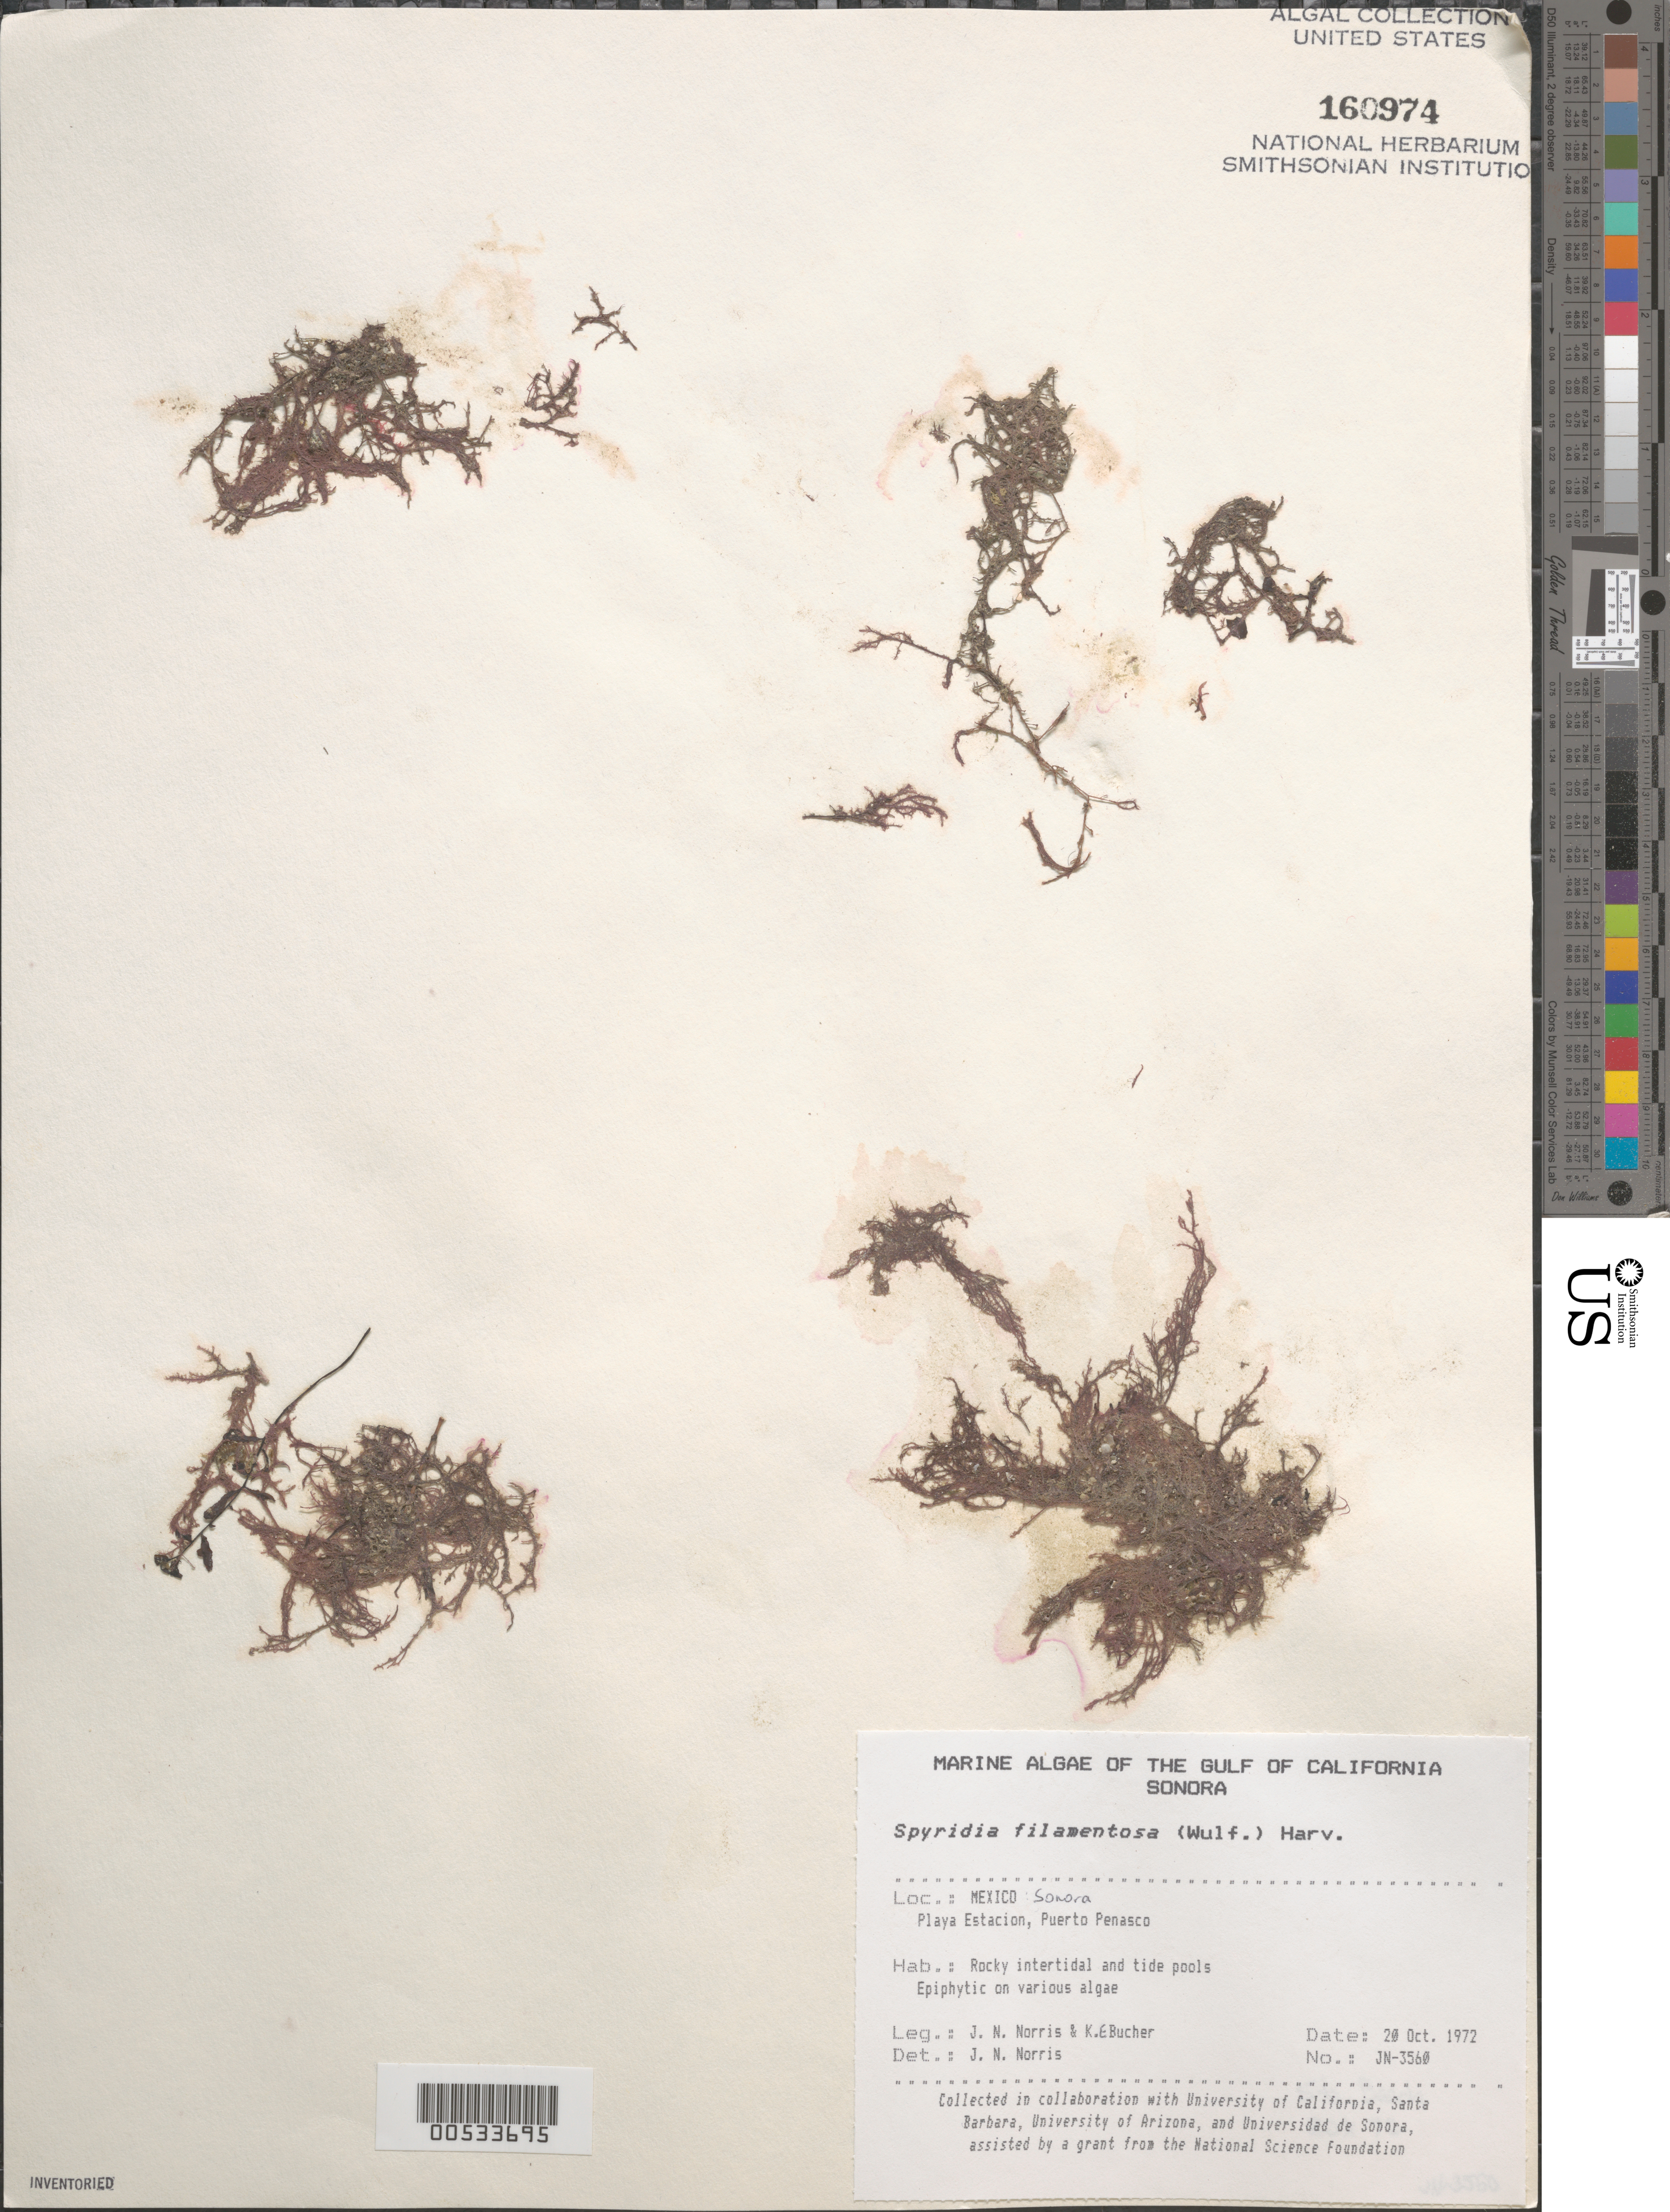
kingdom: Plantae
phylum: Rhodophyta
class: Florideophyceae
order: Ceramiales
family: Spyridiaceae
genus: Spyridia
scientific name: Spyridia filamentosa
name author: (Wulfen) Harv.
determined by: Norris, James N.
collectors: J. N. Norris & K. E. Bucher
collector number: JN-3560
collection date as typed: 20 Oct 1972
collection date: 1972-10-20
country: Mexico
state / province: Sonora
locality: Playa Estacion, Puerto Penasco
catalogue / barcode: US 160974